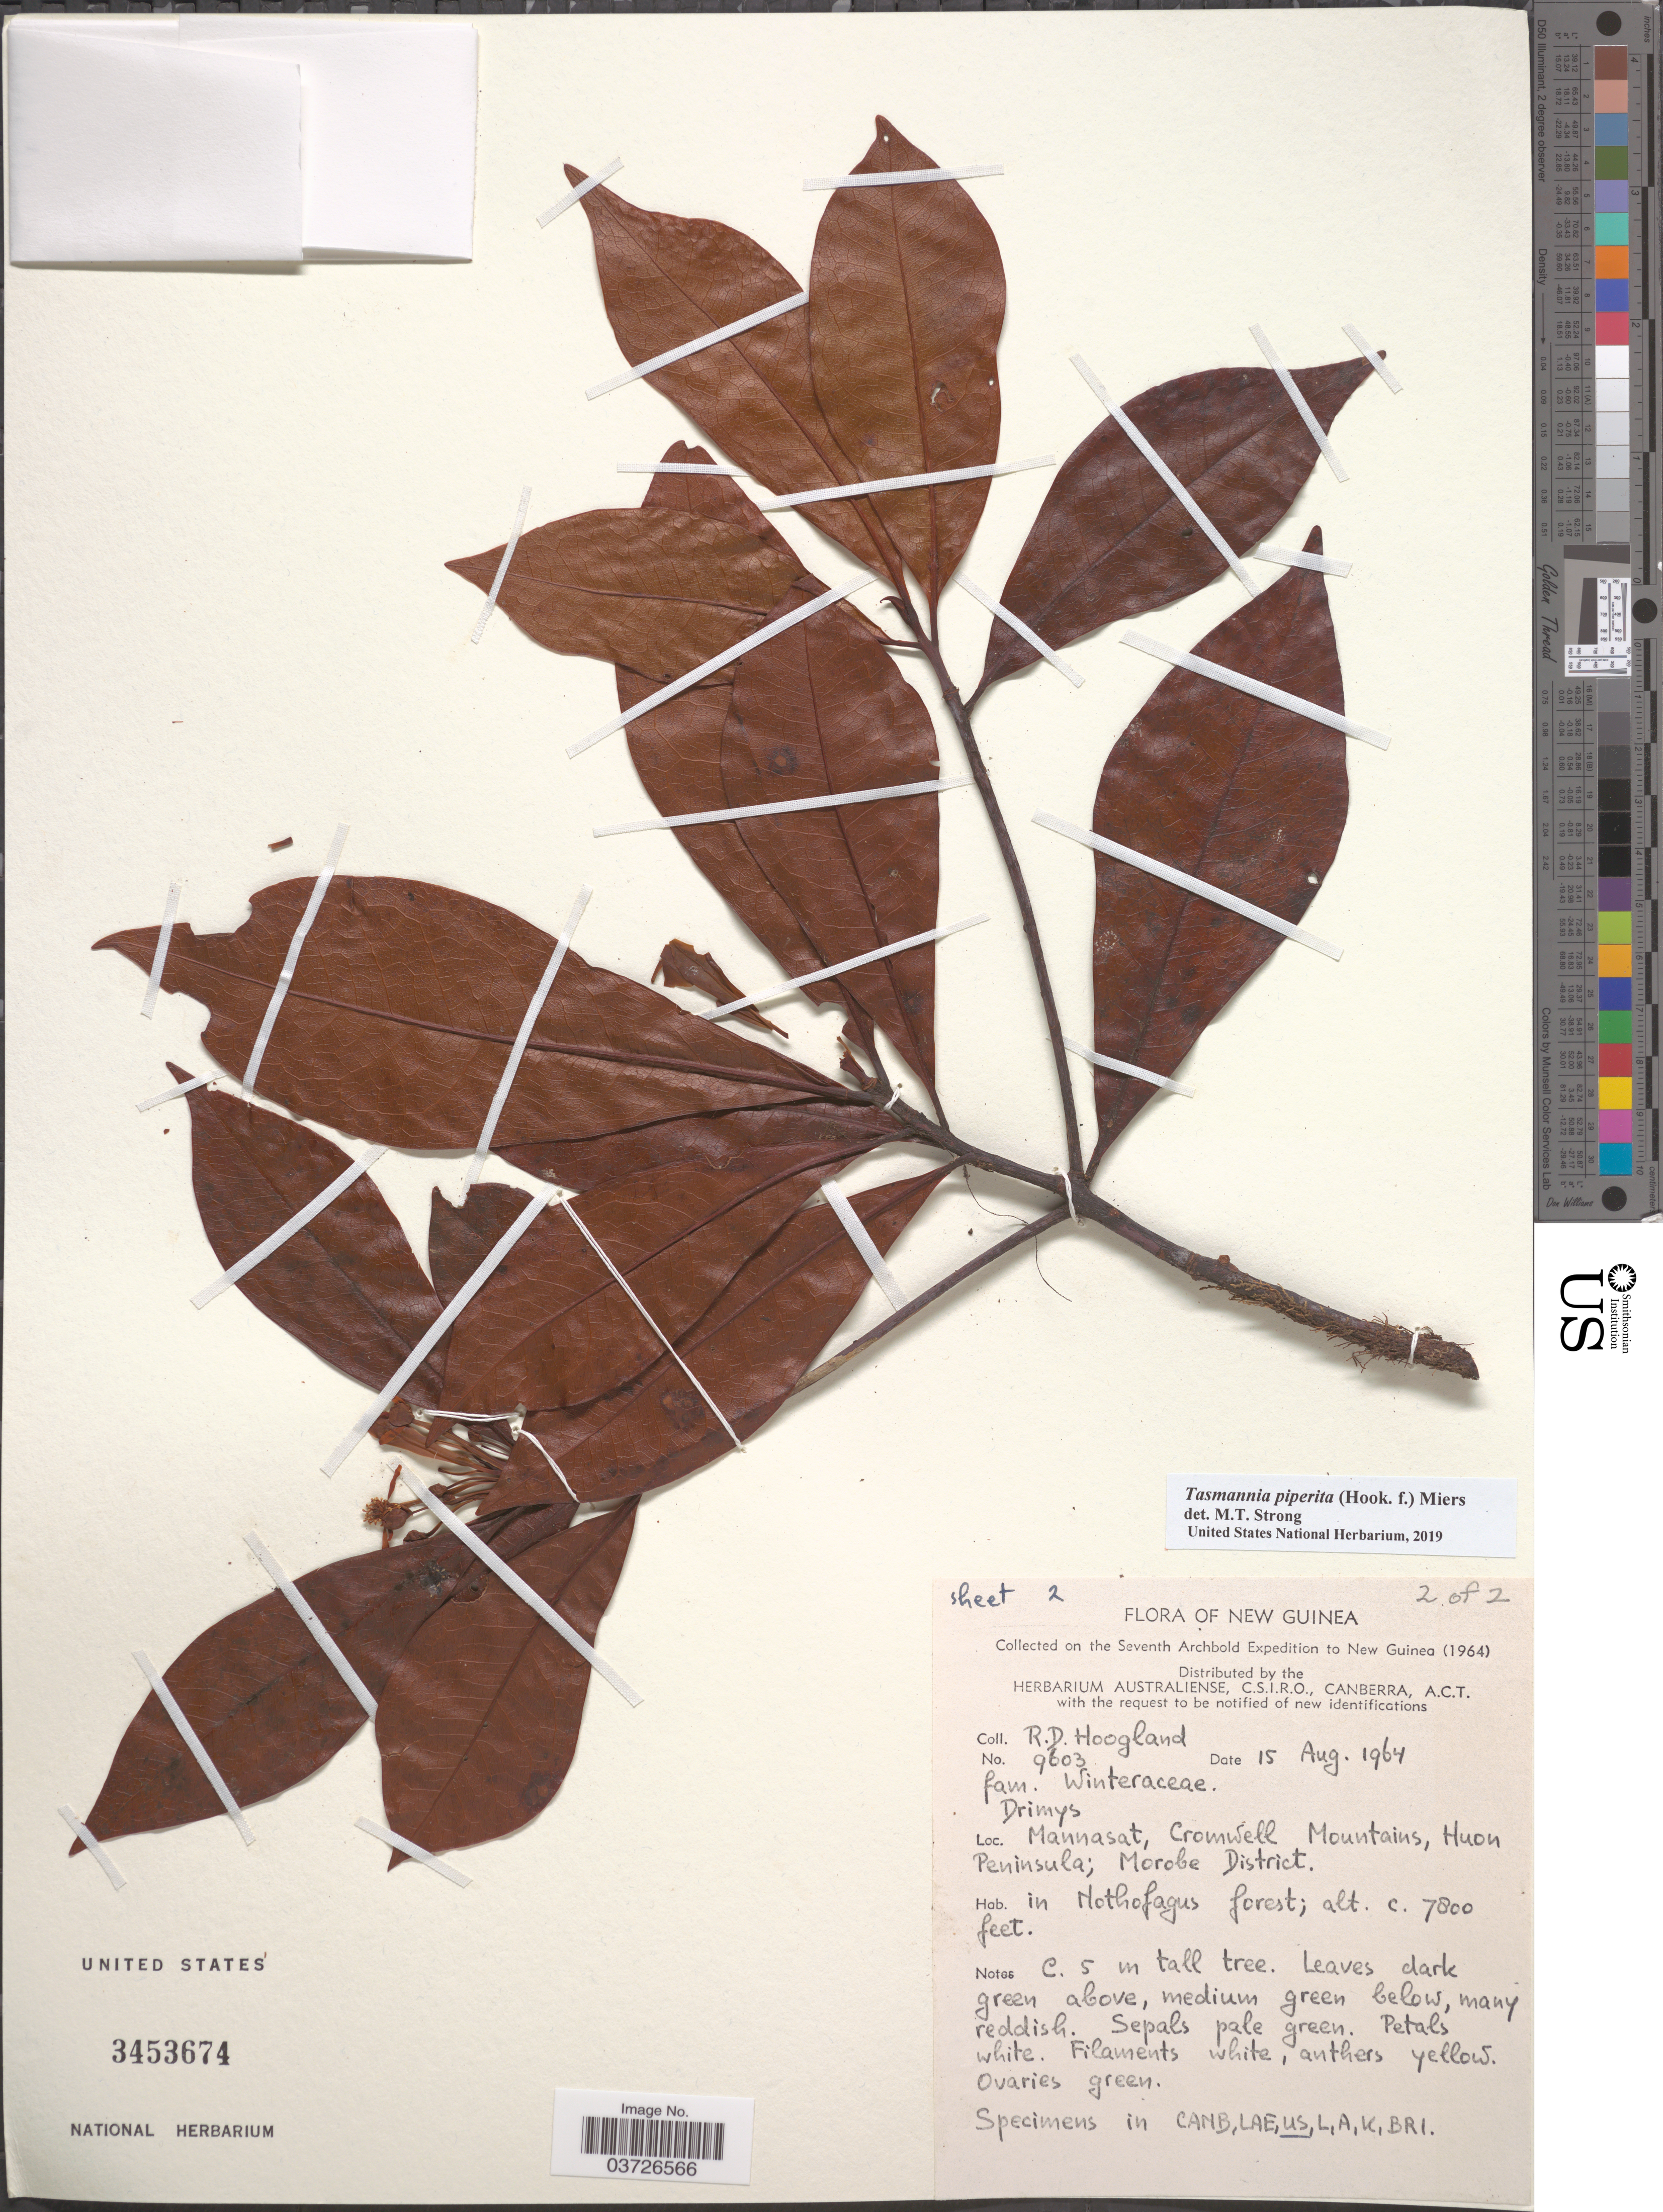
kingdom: Plantae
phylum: Tracheophyta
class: Magnoliopsida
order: Canellales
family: Winteraceae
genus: Tasmannia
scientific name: Tasmannia piperita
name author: (Hook. f.) Miers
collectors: R. D. Hoogland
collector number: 9603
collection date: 1964-08-15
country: Papua New Guinea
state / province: Morobe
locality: New Guinea. Mannasat, Cromwell Mountains, Huon Peninsula; Morobe District.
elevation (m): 2377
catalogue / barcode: US 3453674